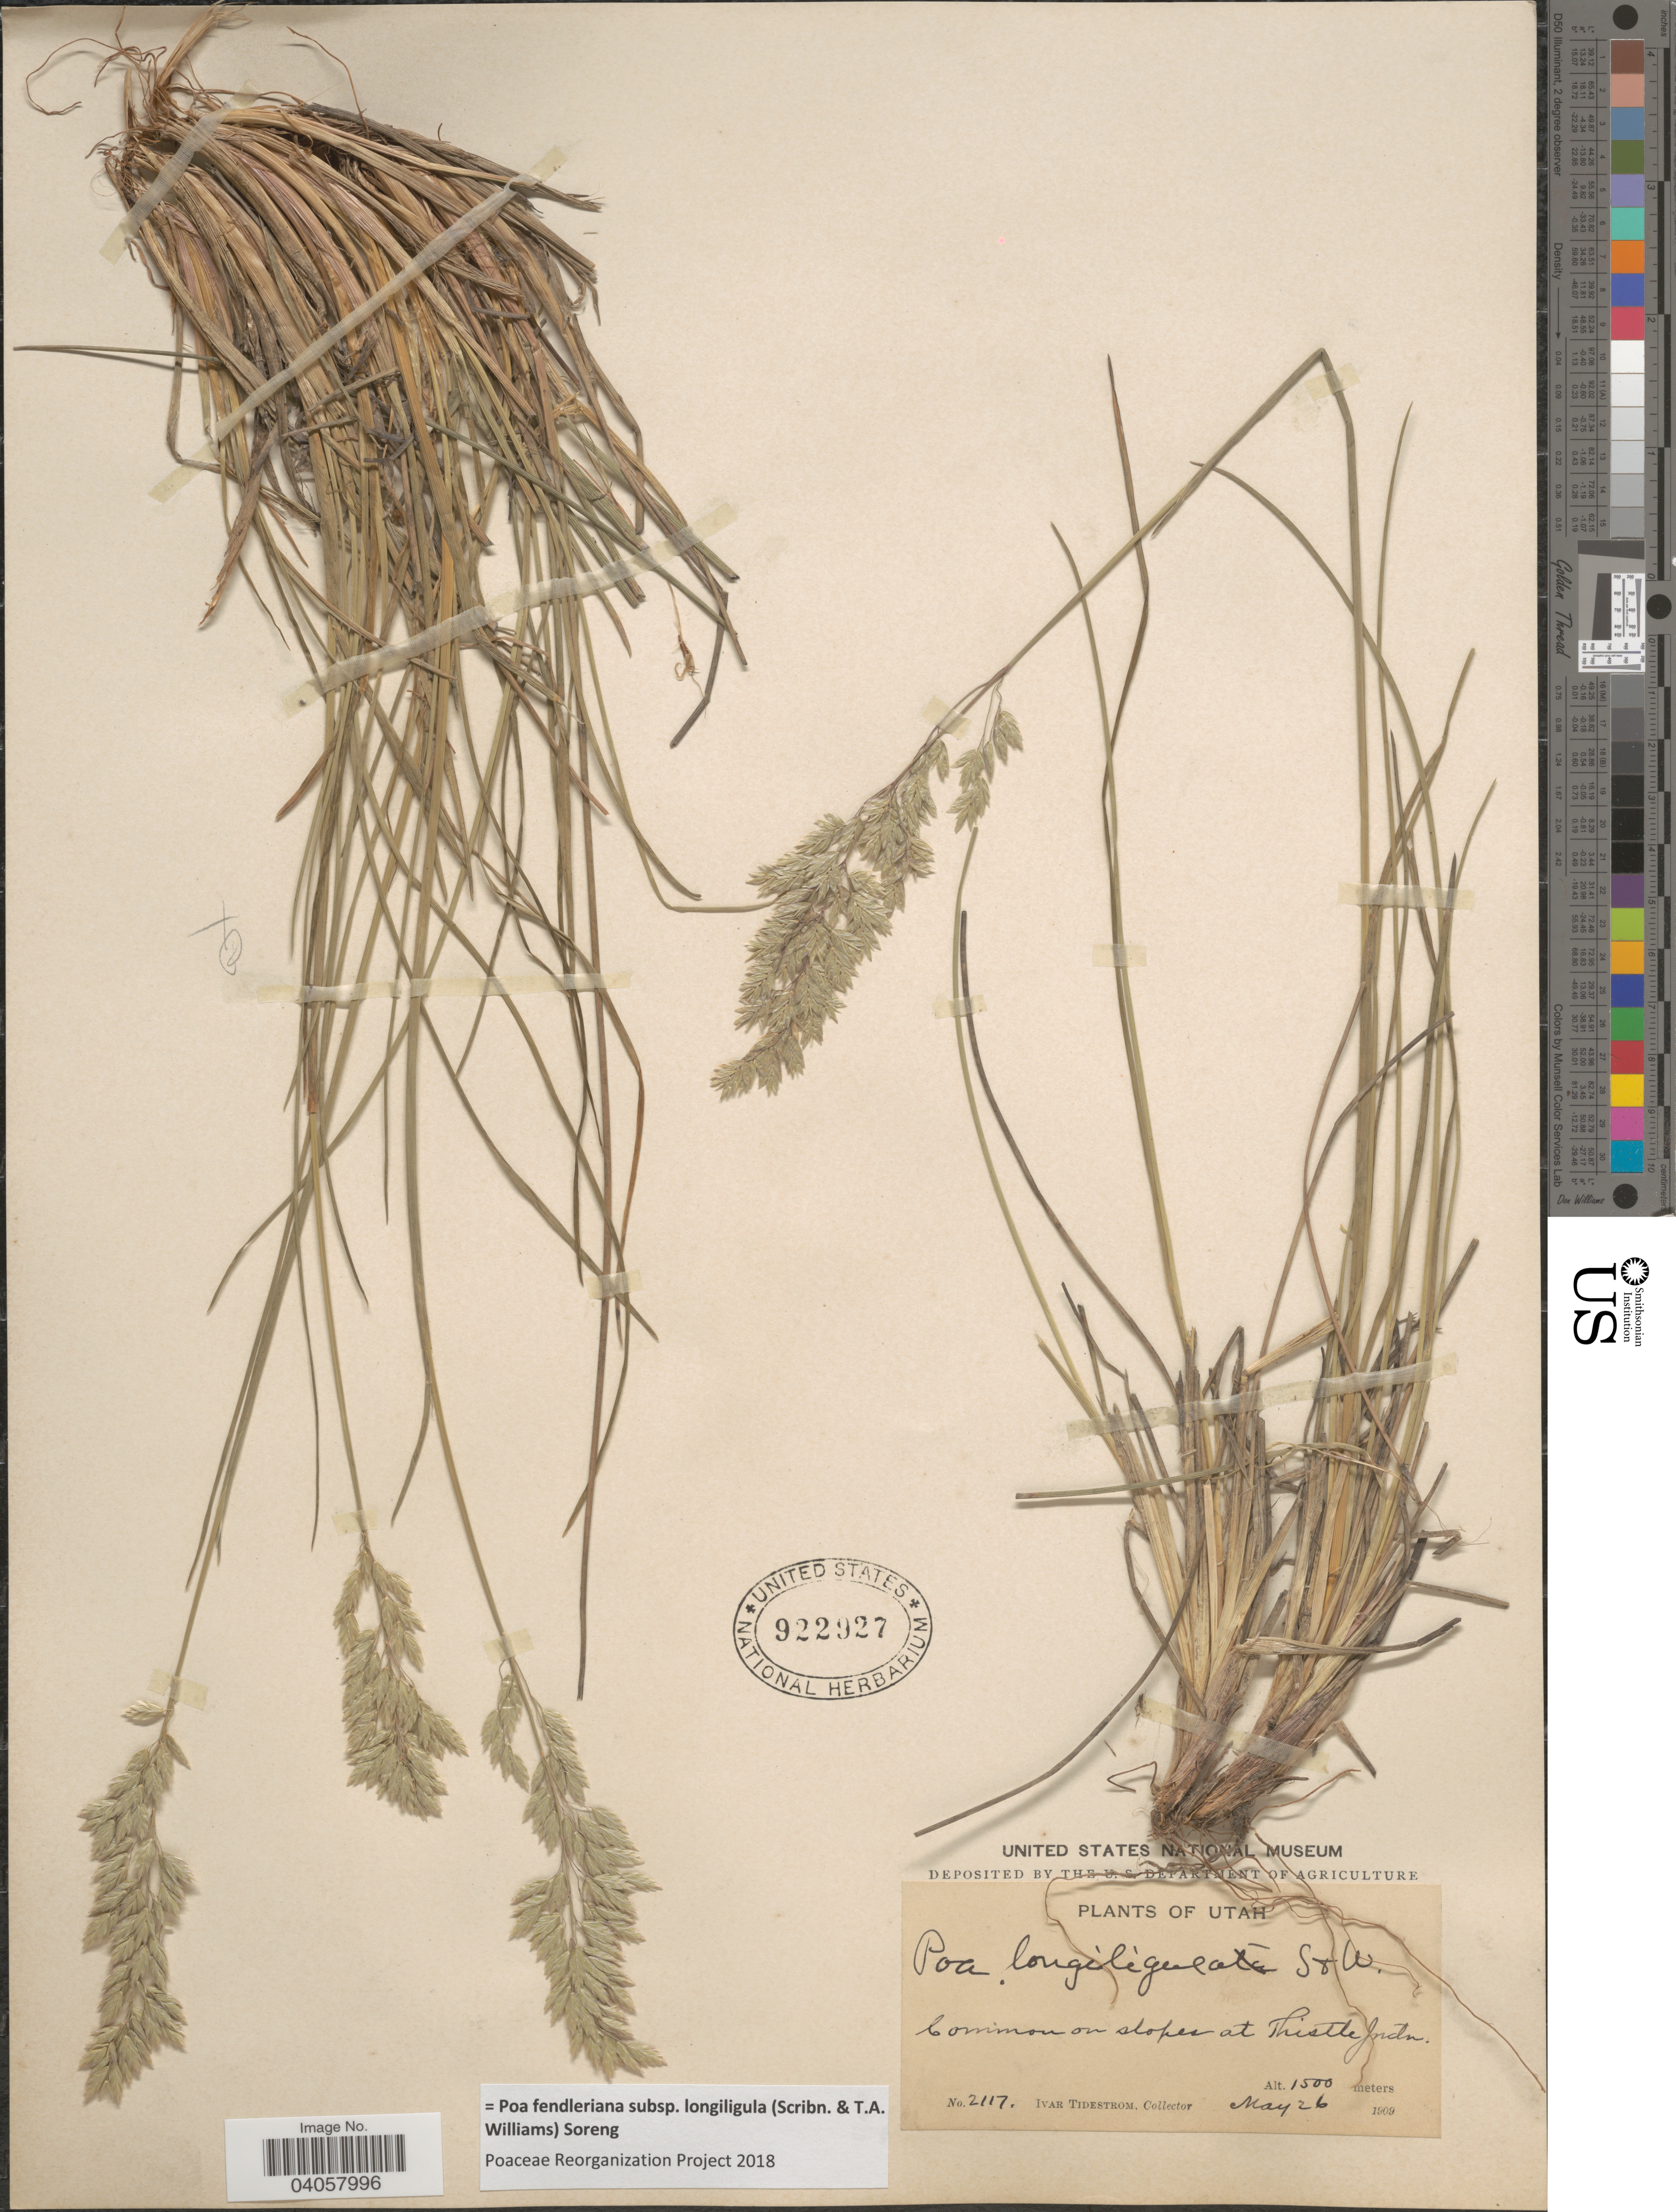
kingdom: Plantae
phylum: Tracheophyta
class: Liliopsida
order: Poales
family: Poaceae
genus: Poa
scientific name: Poa fendleriana subsp. longiligula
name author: (Scribn. & T.A. Williams) Soreng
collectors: I. F. Tidestrom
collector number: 2117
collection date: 1909-05-26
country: United States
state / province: Utah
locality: On slopes at Thistle Jnctn.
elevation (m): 1500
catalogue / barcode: US 922927